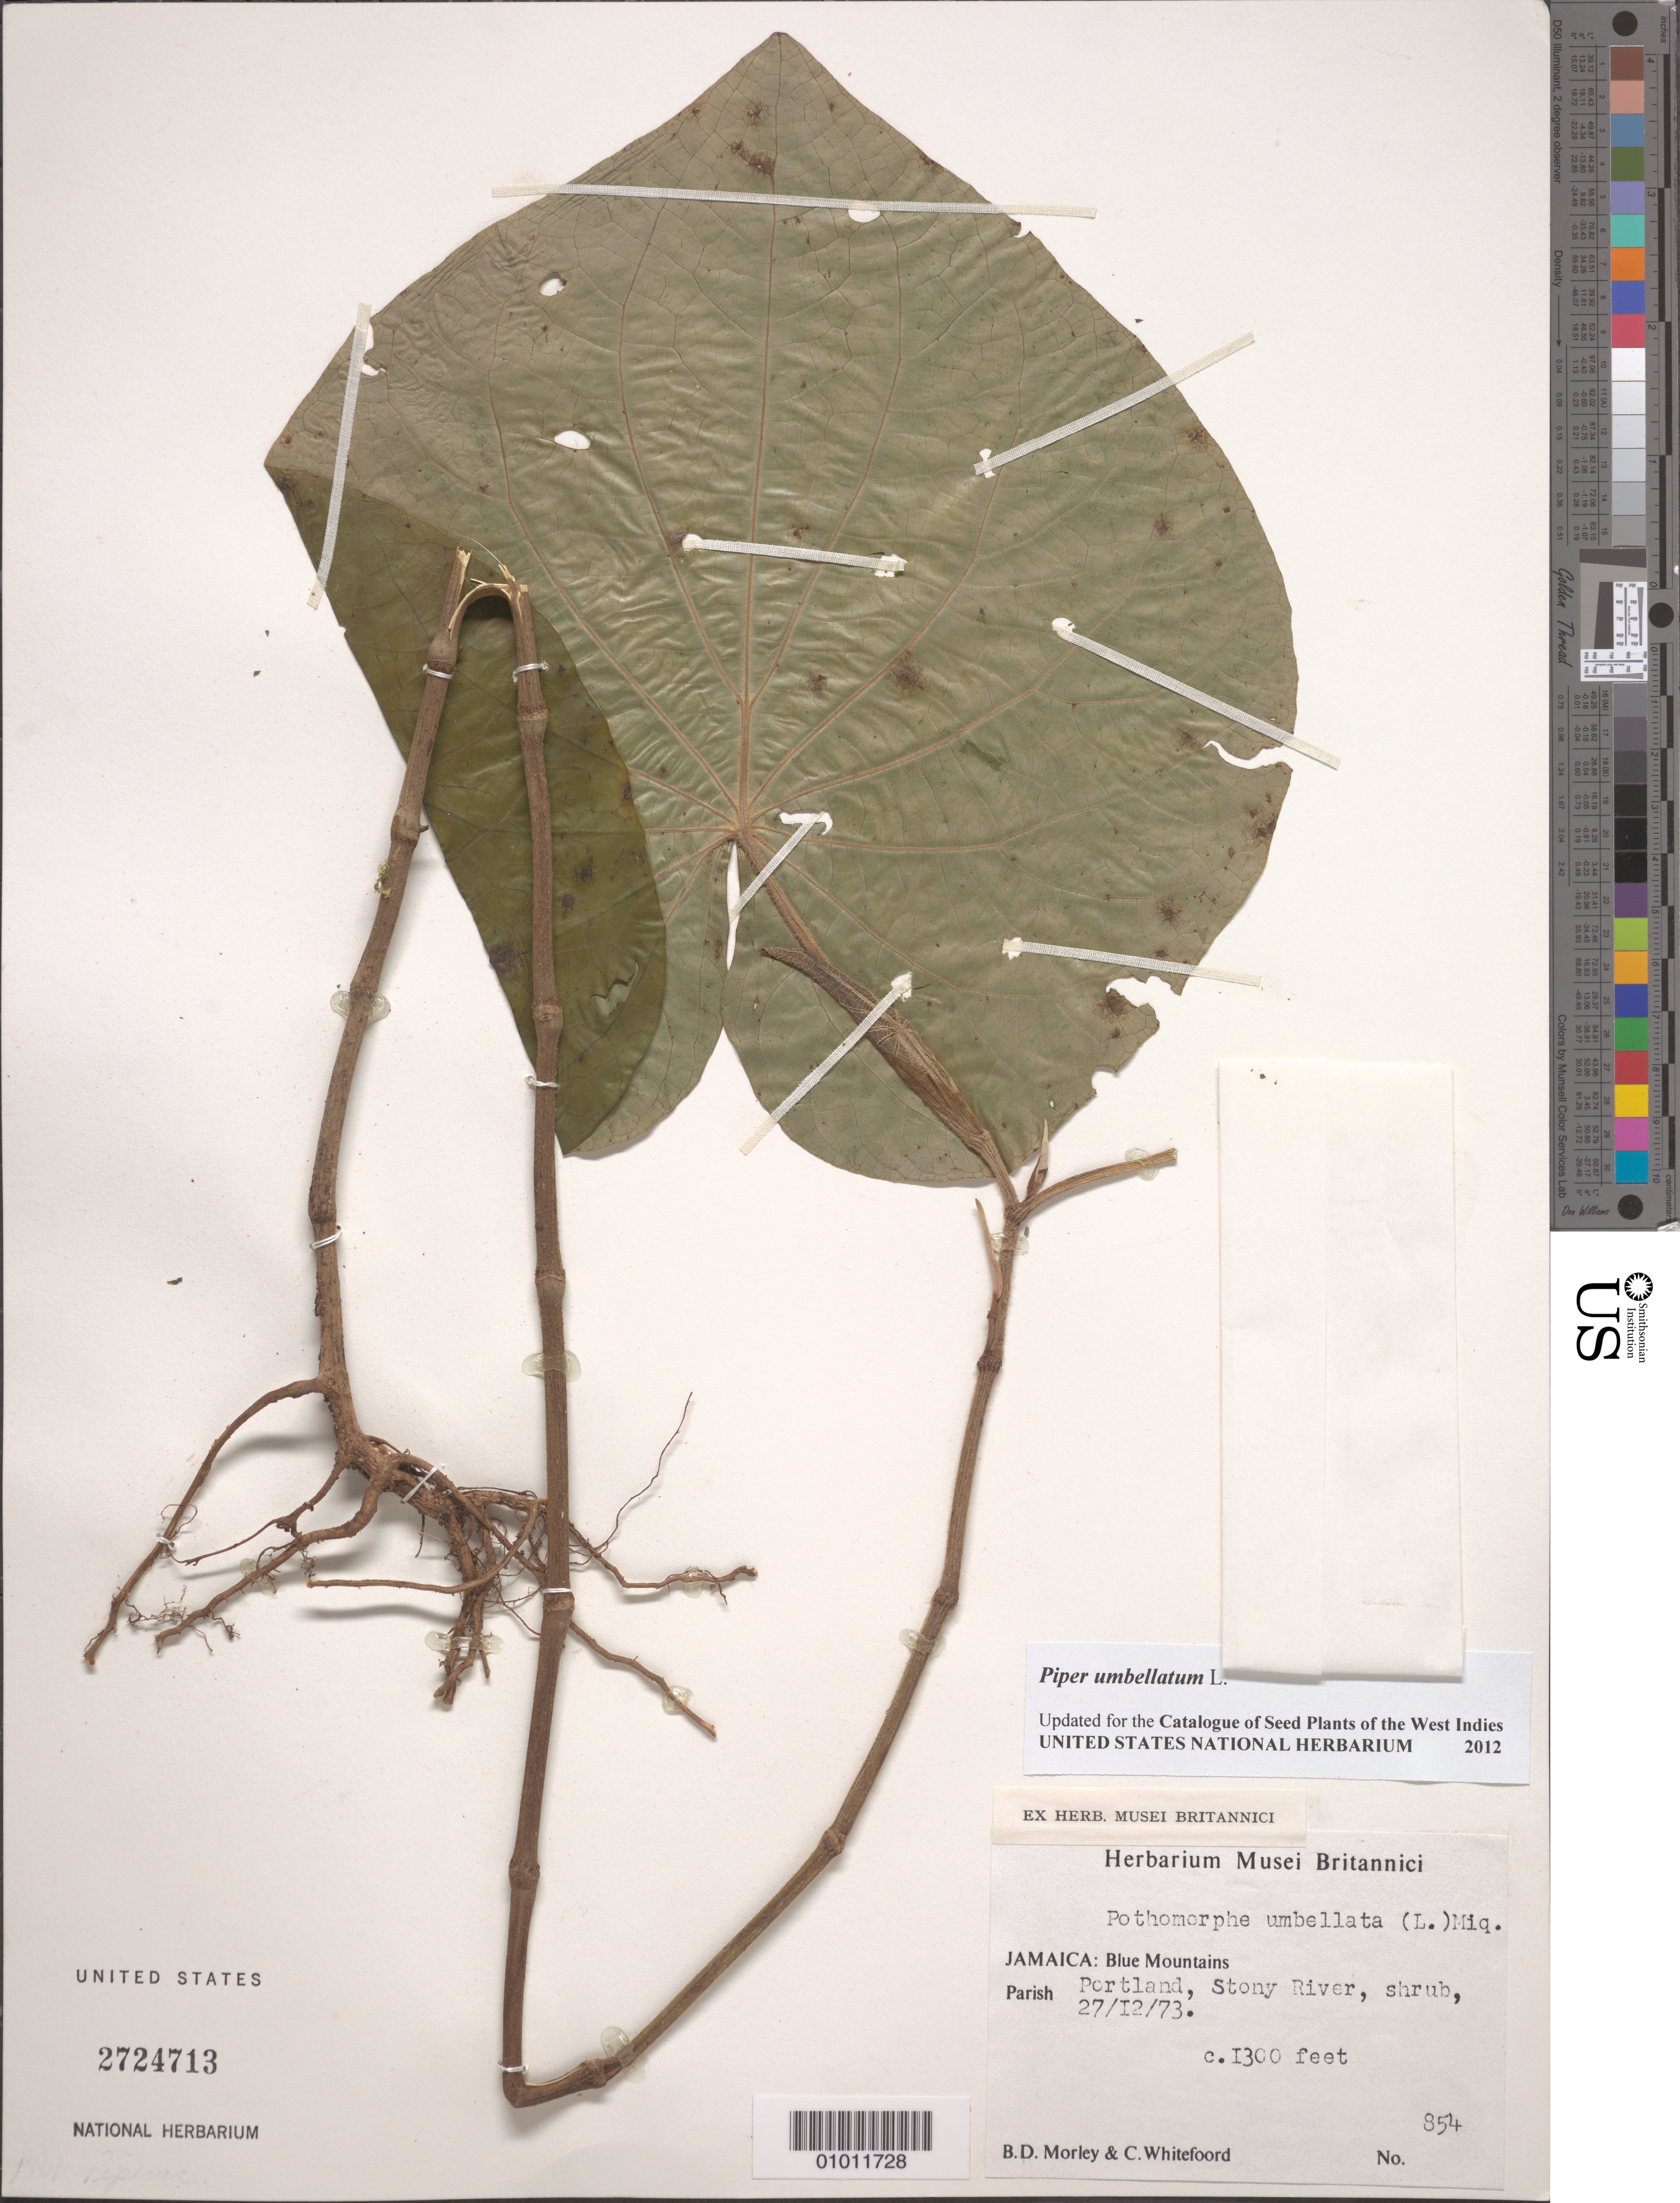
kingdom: Plantae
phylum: Tracheophyta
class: Magnoliopsida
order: Piperales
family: Piperaceae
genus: Piper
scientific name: Piper umbellatum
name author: L.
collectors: B. D. Morley & C. Whitefoord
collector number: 854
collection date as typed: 27 Dec 1973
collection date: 1973-12-27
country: Jamaica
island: Jamaica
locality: Blue Mountains, Portland, Stony River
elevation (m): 396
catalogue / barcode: US 2724713